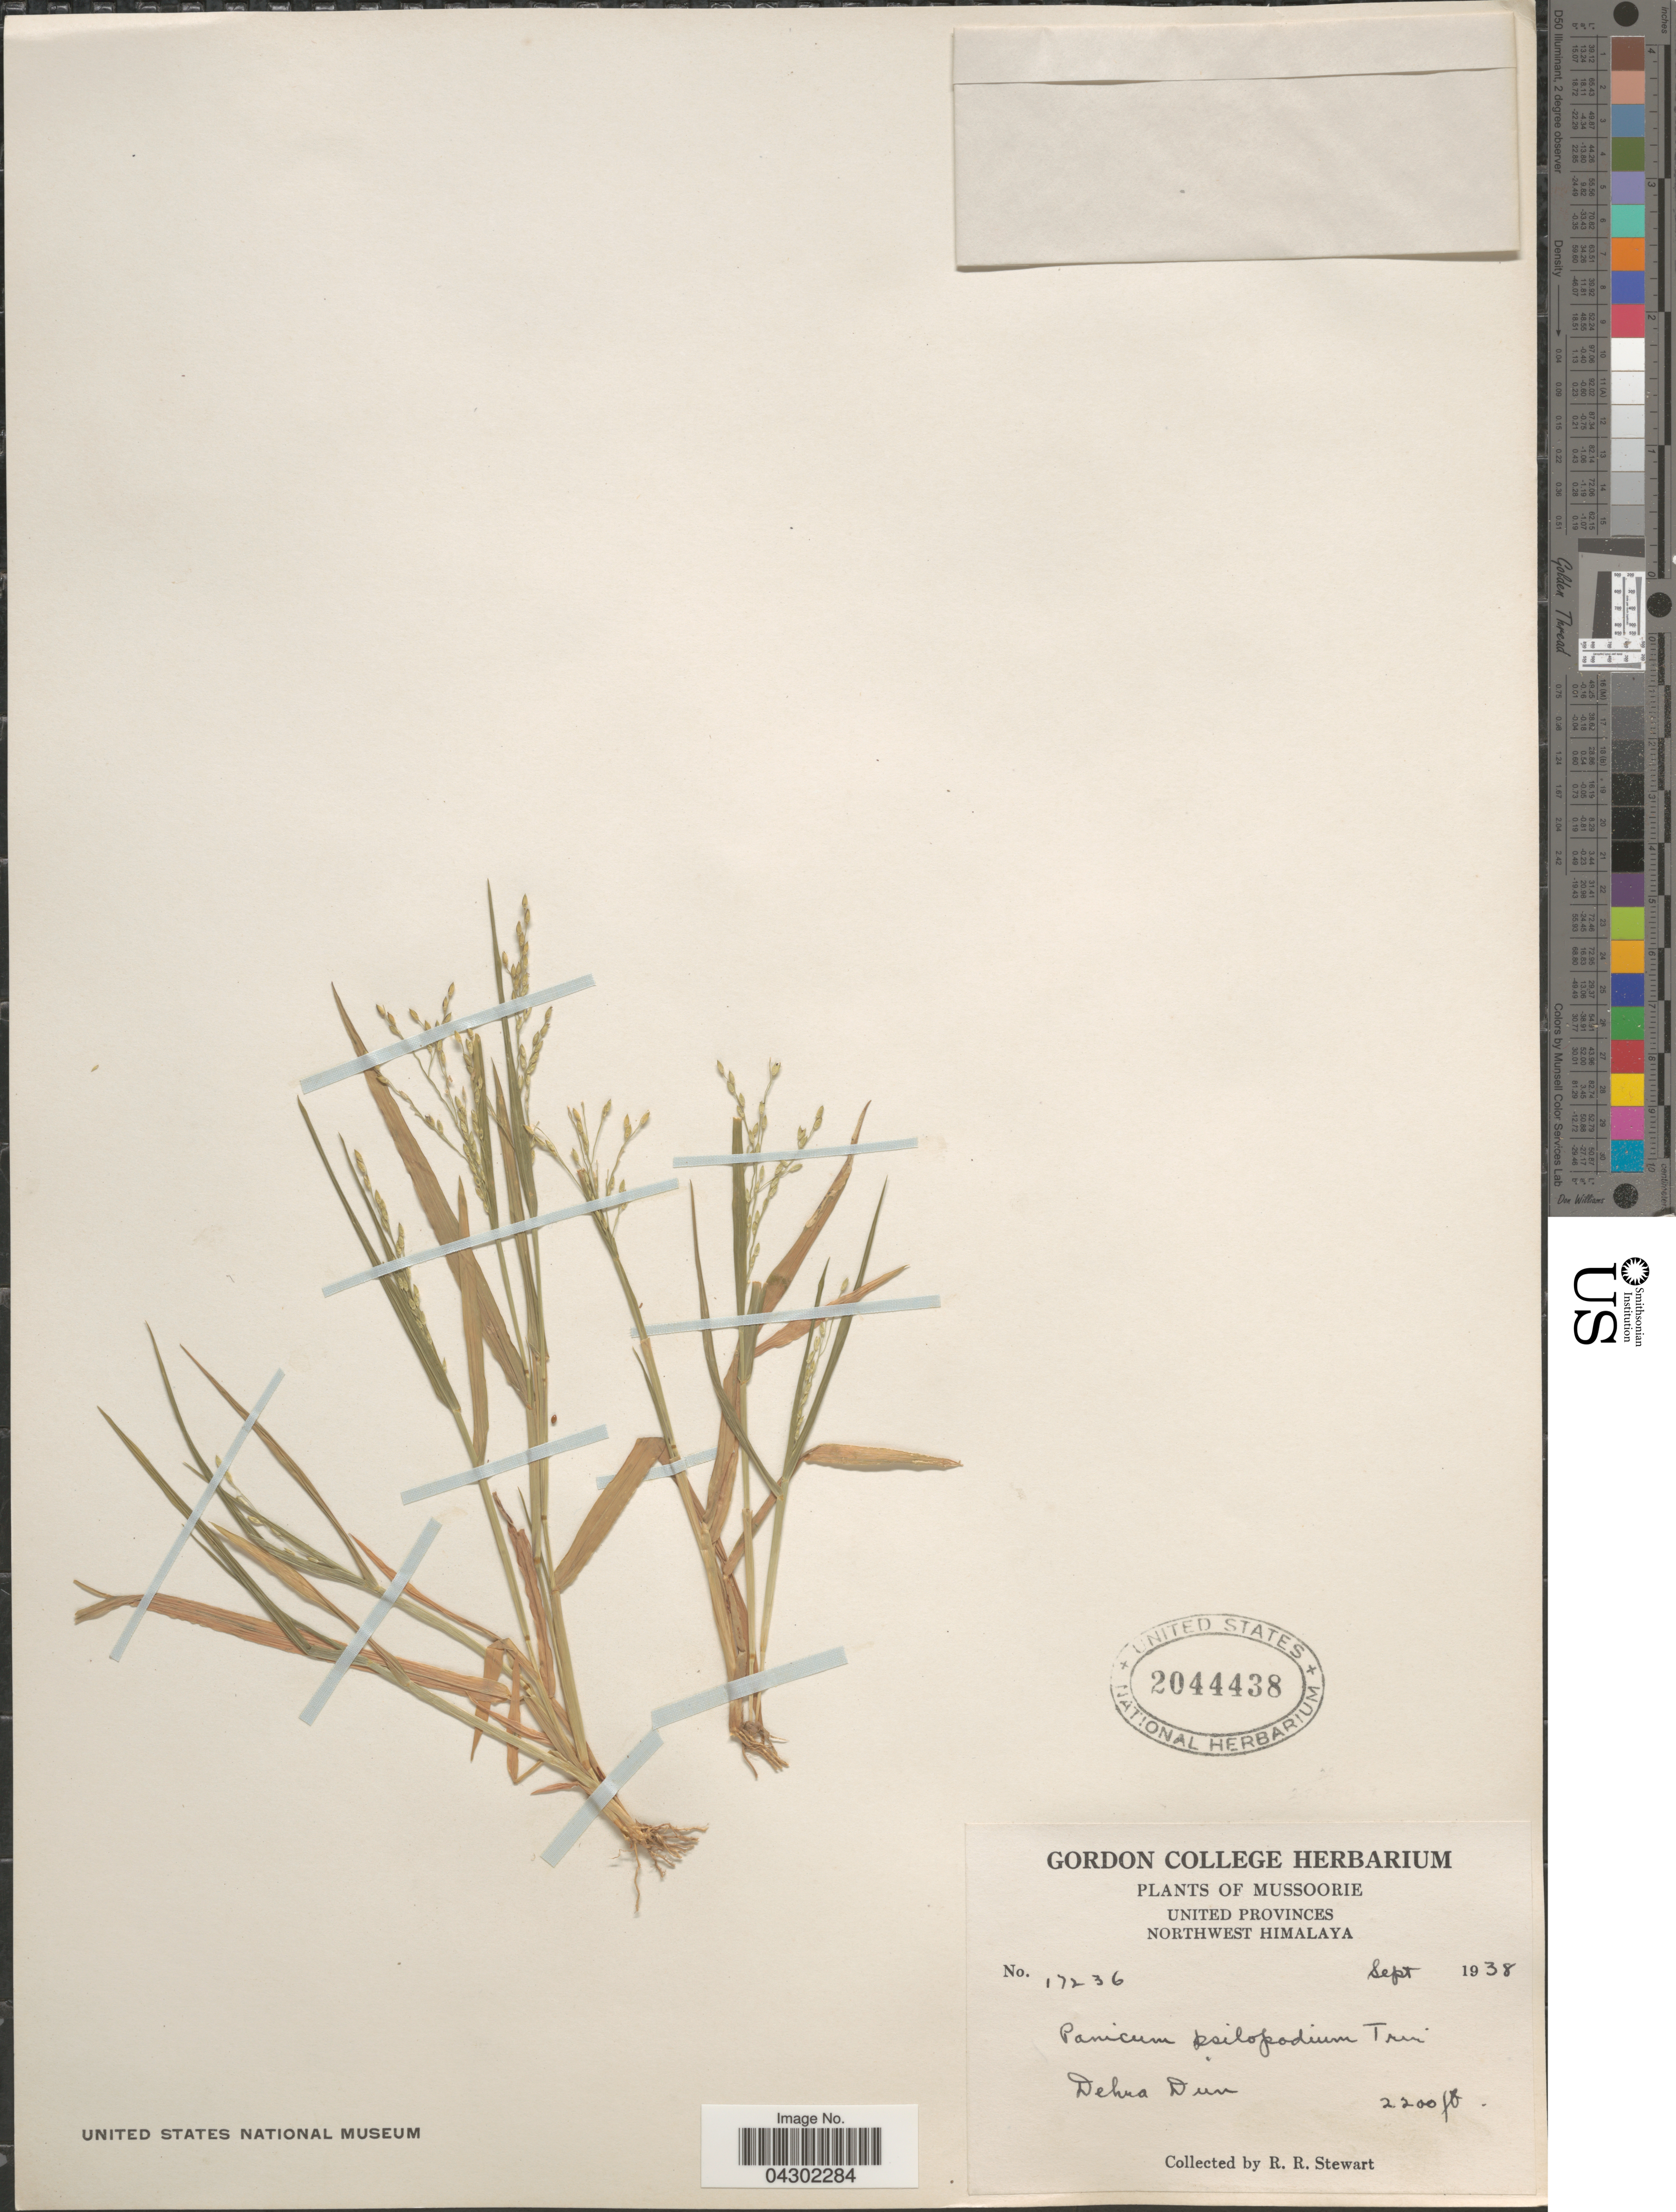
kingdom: Plantae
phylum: Tracheophyta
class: Liliopsida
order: Poales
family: Poaceae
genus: Panicum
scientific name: Panicum sumatrense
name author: P. Roth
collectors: R. Stewart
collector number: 17236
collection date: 1938-09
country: India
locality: Mussoorie. United Provinces. Northwest Himalaya. Dehra Dun.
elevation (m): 671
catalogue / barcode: US 2044438